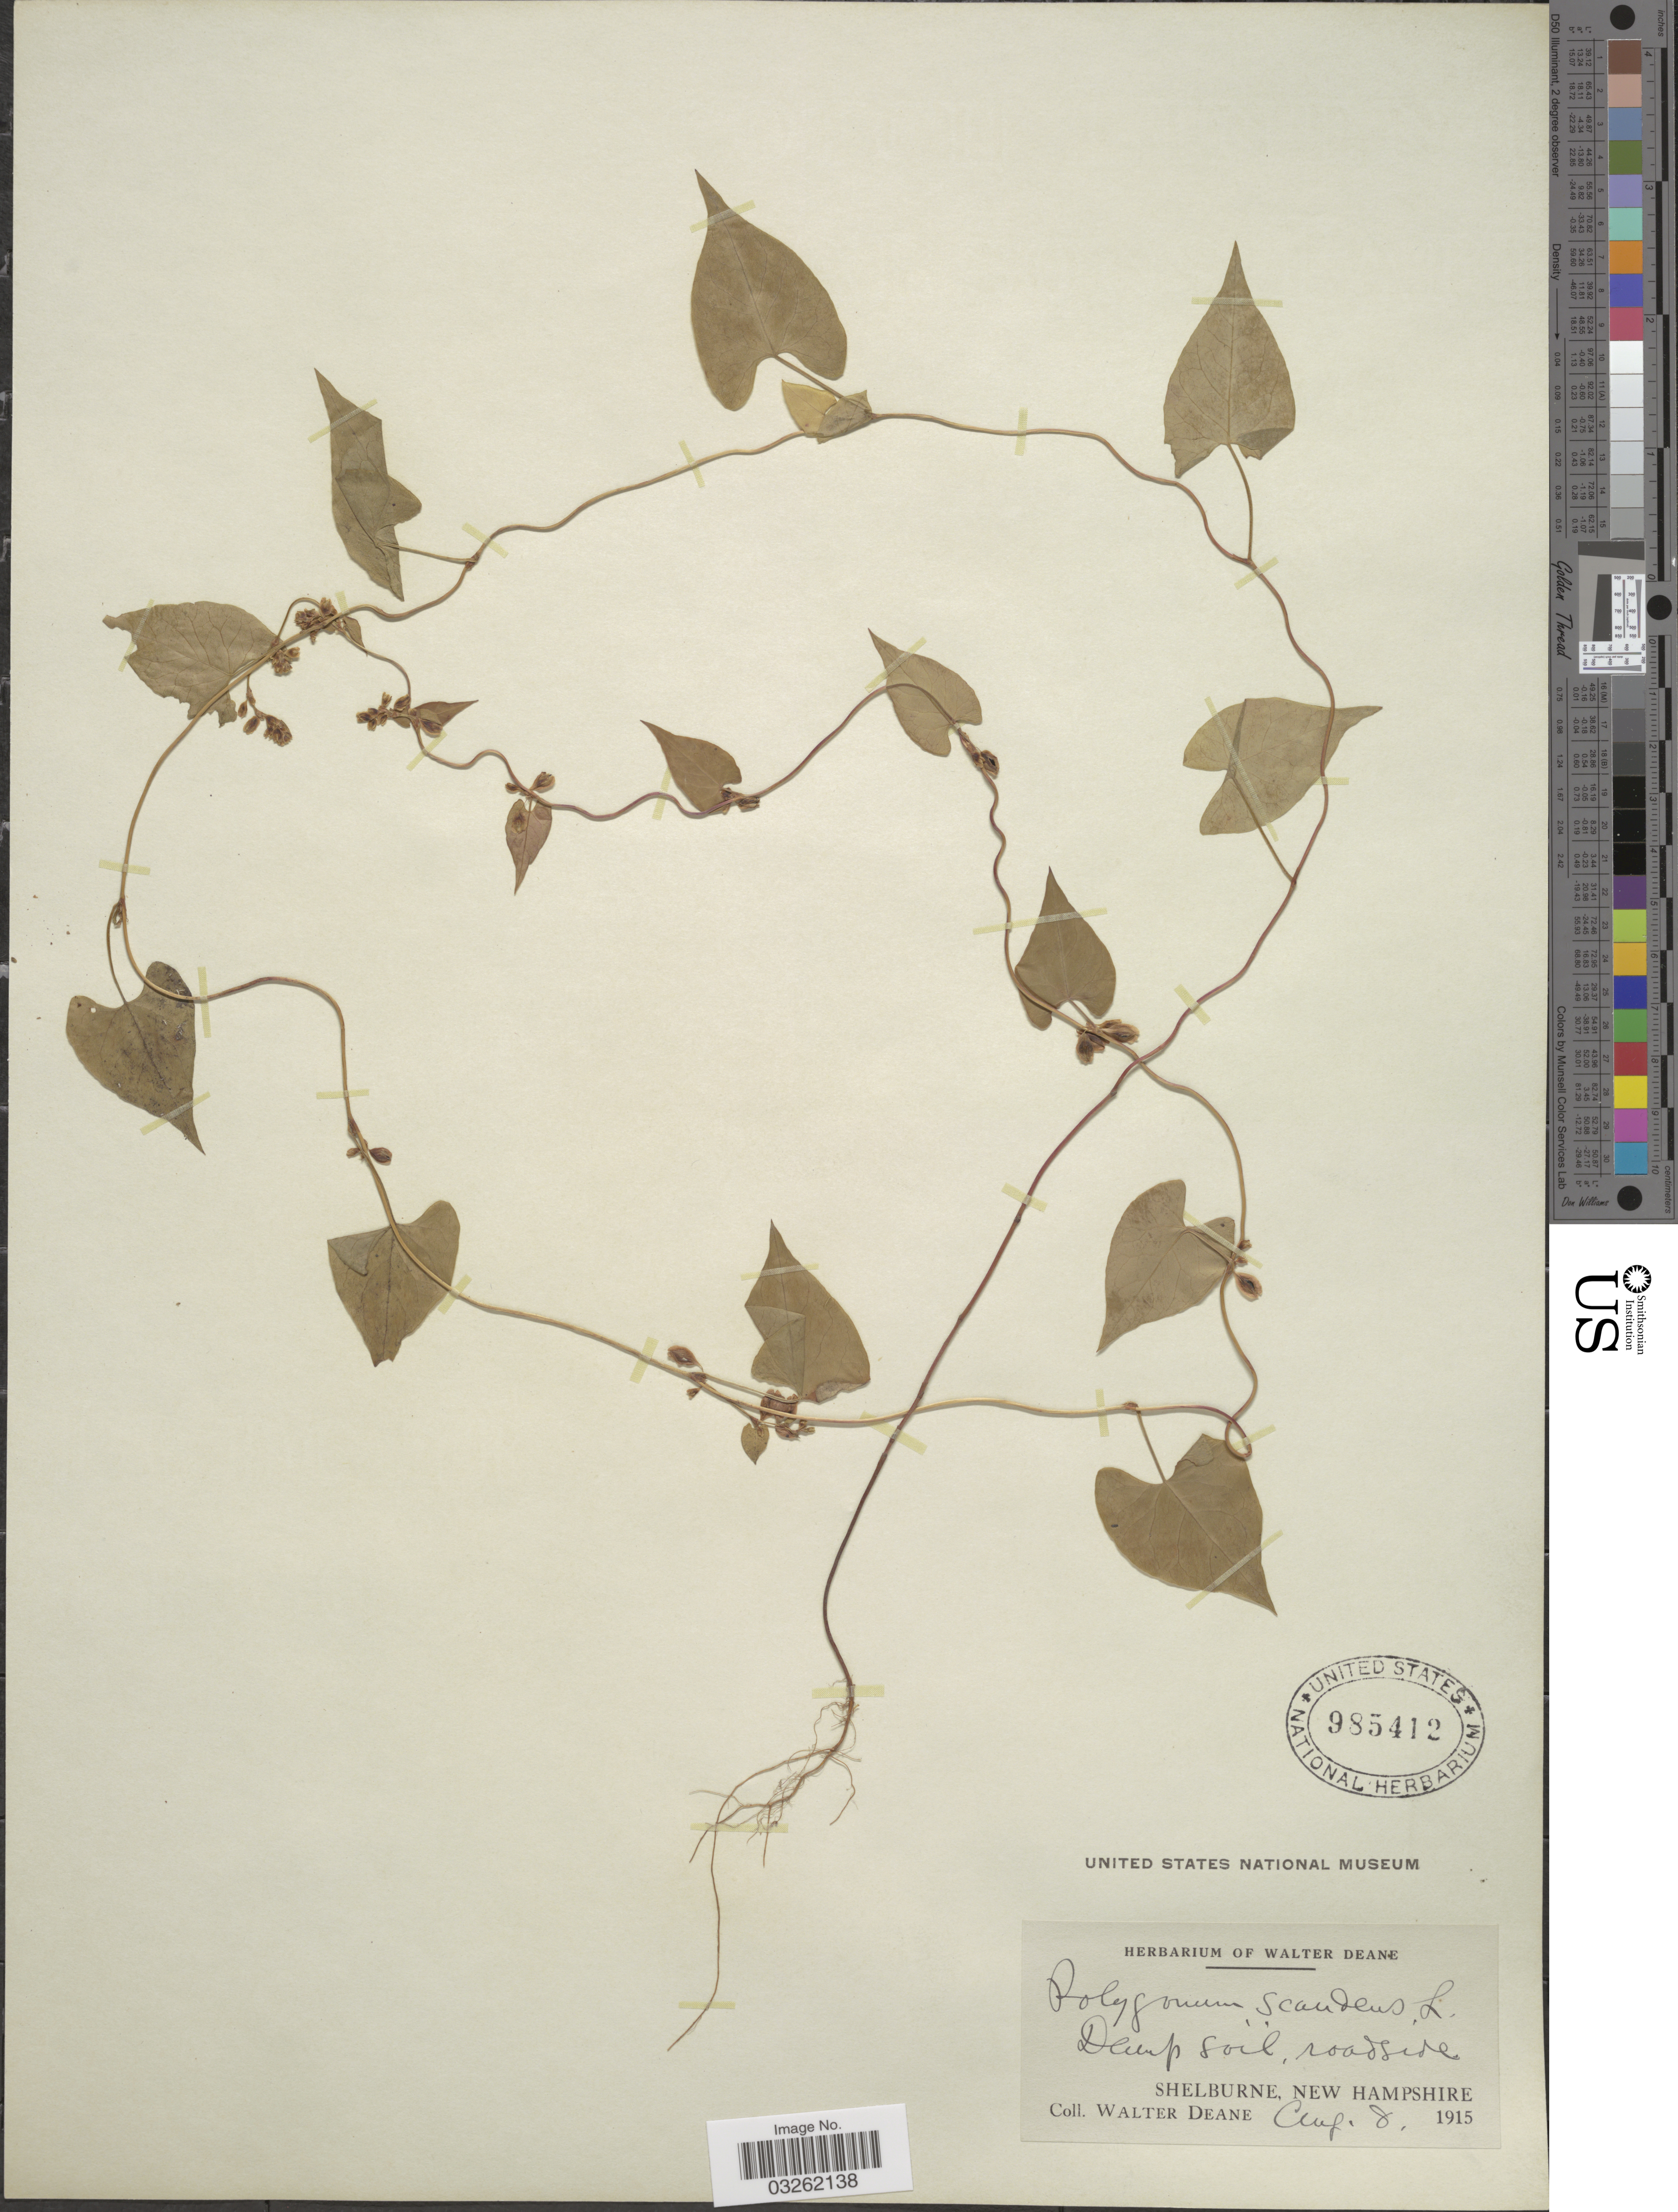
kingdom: Plantae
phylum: Tracheophyta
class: Magnoliopsida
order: Caryophyllales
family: Polygonaceae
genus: Fallopia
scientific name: Fallopia scandens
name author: (L.) Holub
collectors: W. Deane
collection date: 1915-08-08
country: United States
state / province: New Hampshire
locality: Shelburne.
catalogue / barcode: US 985412